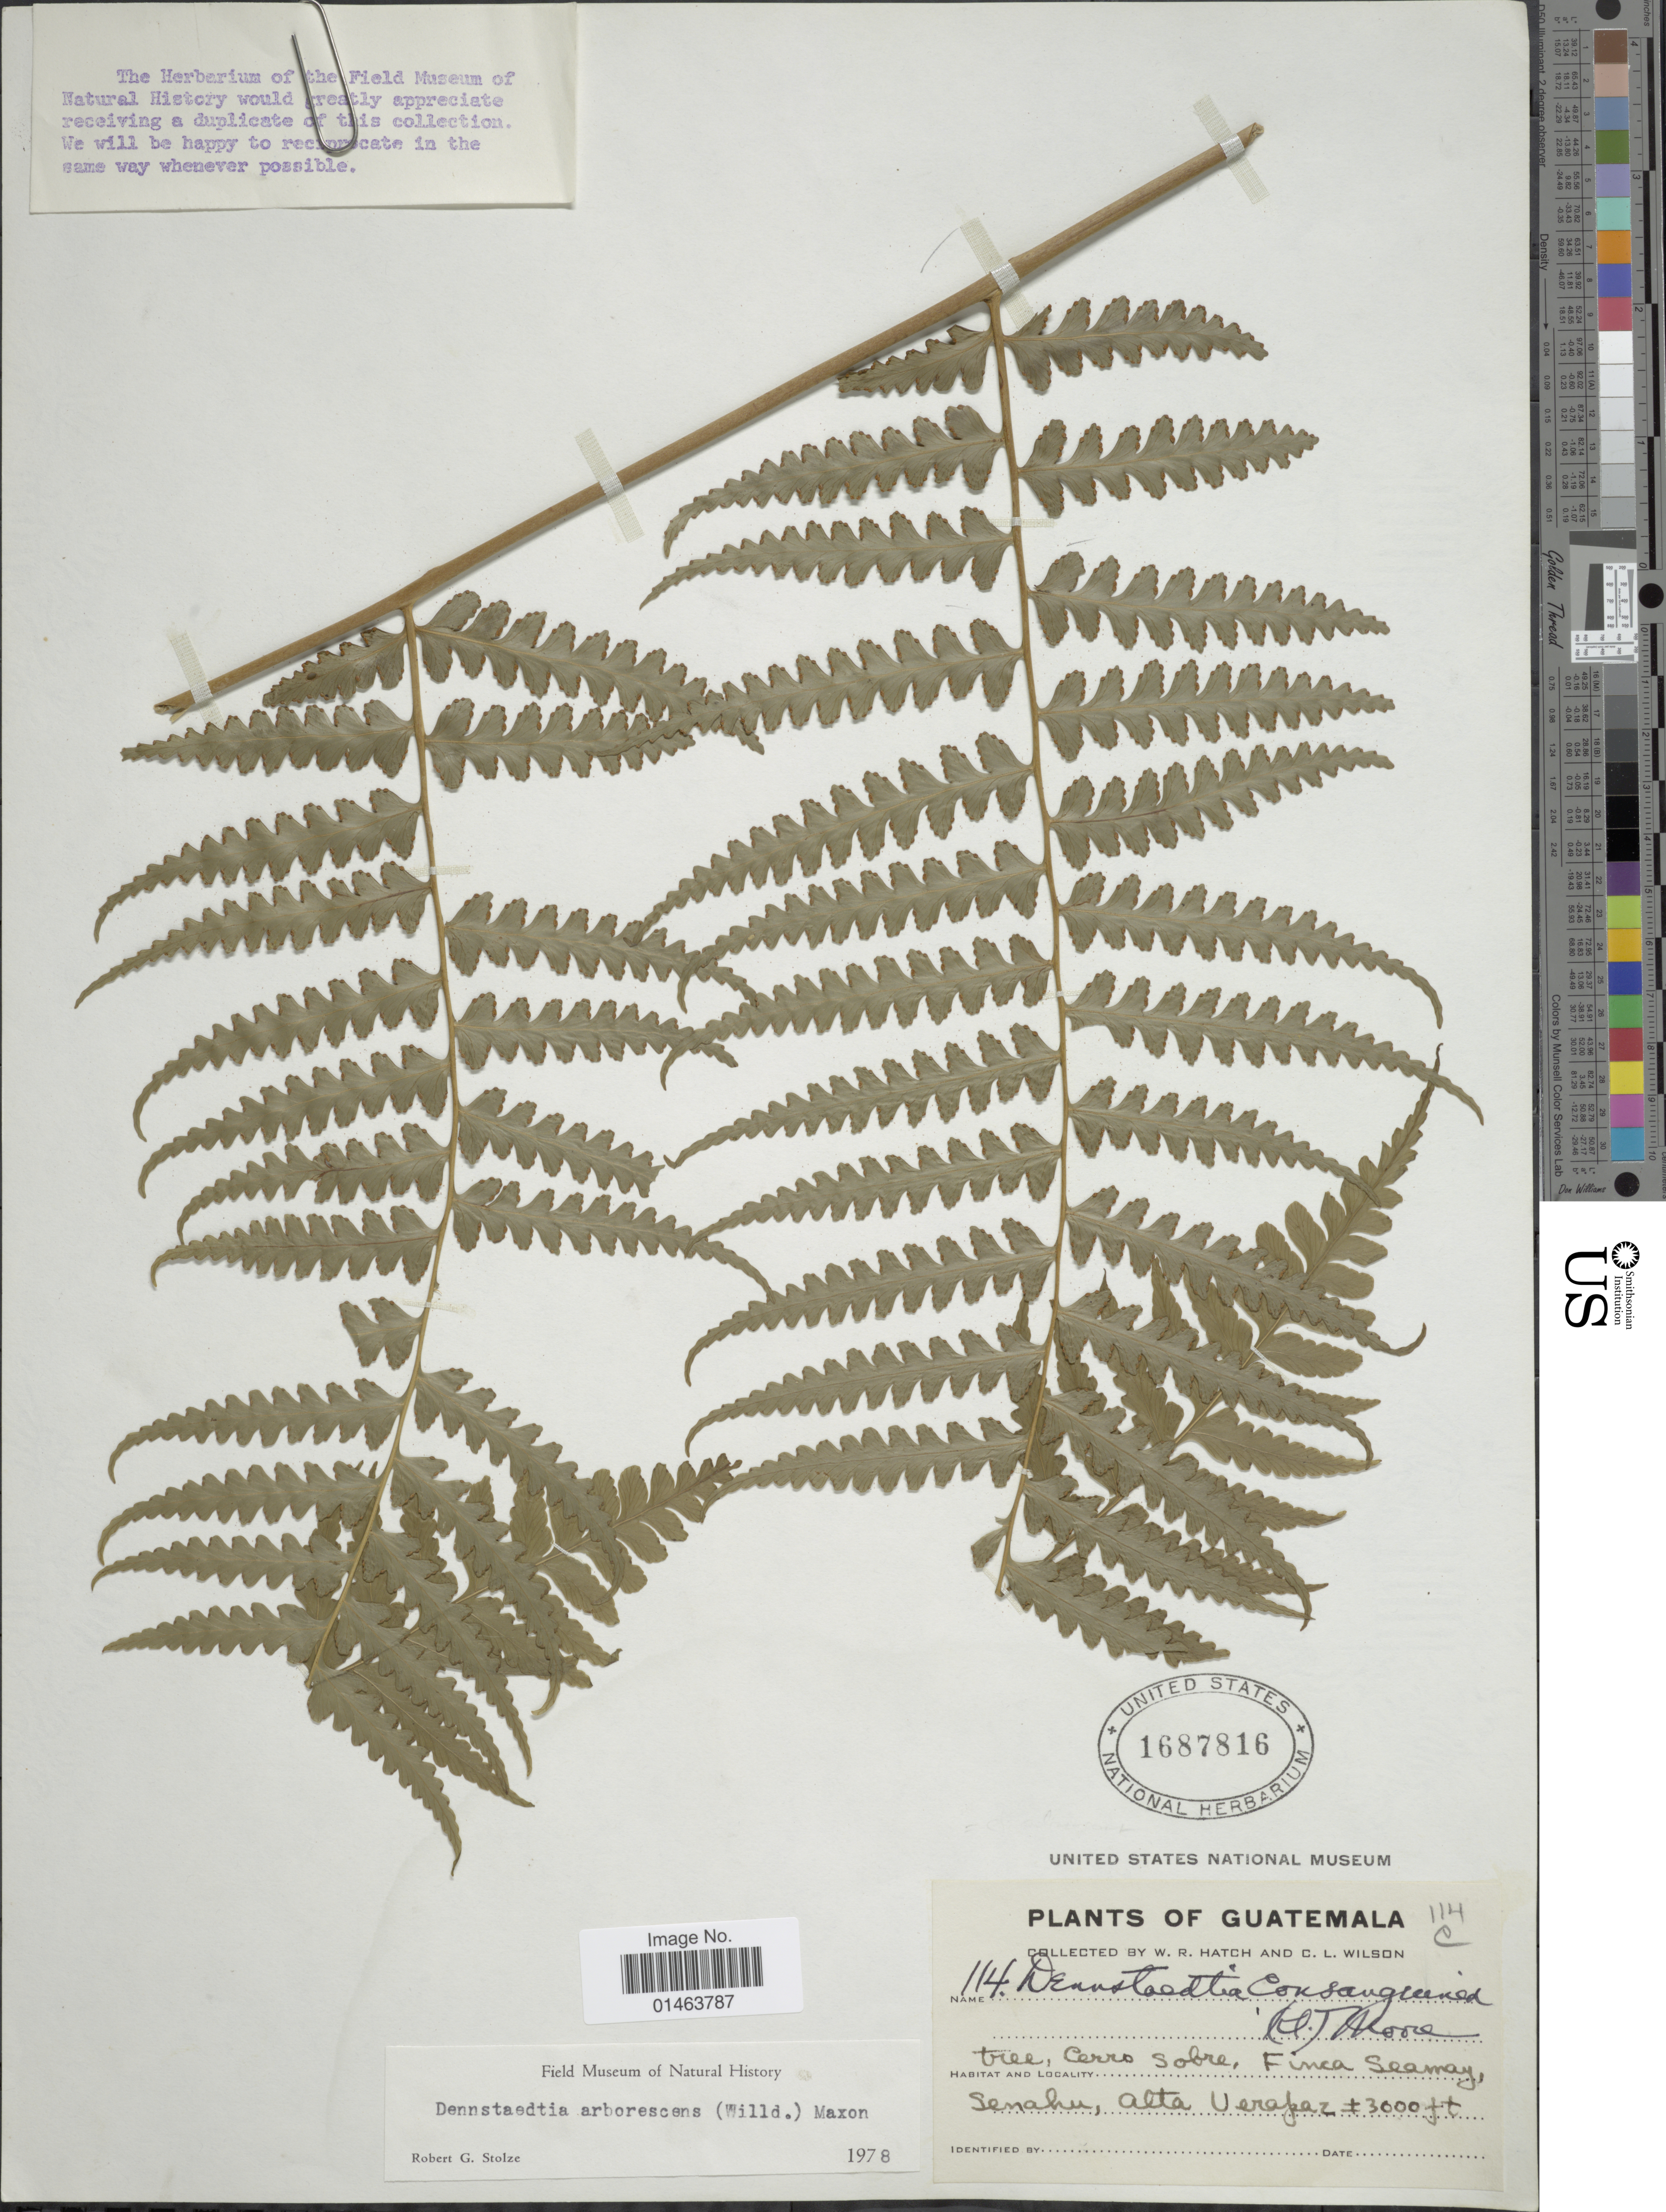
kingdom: Plantae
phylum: Tracheophyta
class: Polypodiopsida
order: Polypodiales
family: Dennstaedtiaceae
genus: Dennstaedtia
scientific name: Dennstaedtia arborescens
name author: (Willd.) Ekman ex Maxon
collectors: W. Hatch & C. L. Wilson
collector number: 114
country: Guatemala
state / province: Alta Verapaz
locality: Guatemala, Tree, cerro sobre, finca seamay, Senahu, Alta Verapaz.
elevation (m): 914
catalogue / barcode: US 1687816